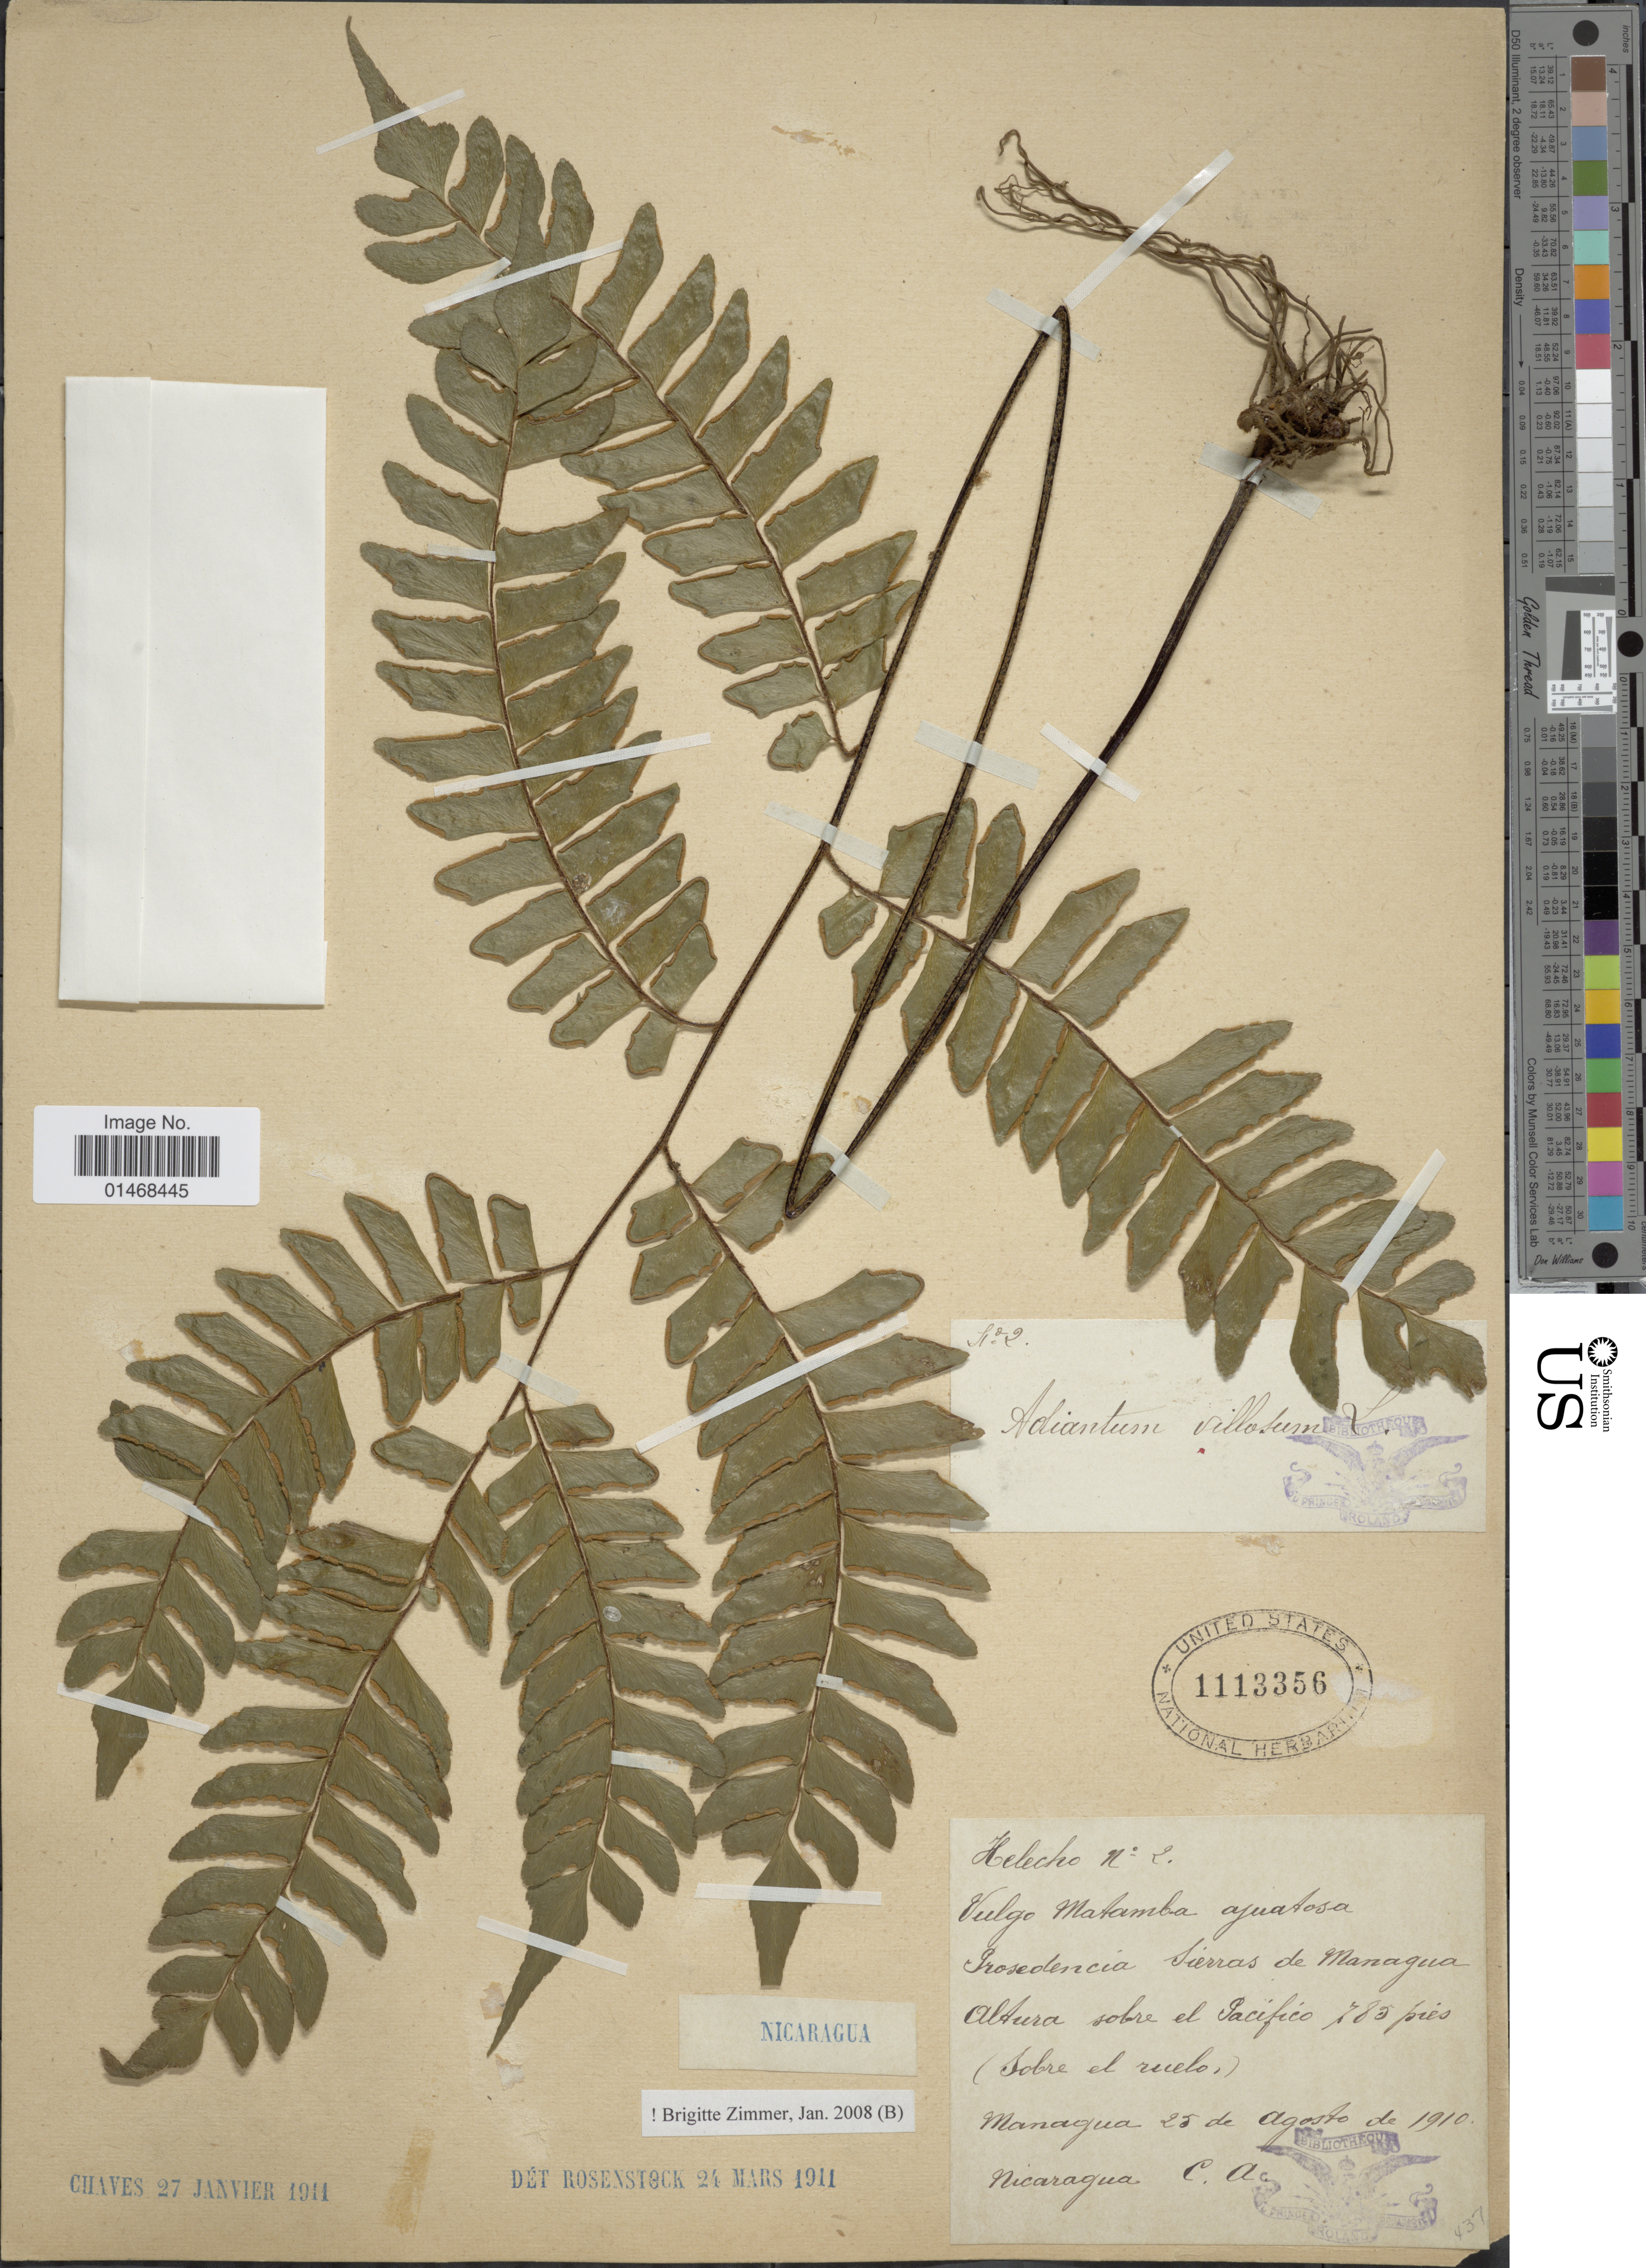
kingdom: Plantae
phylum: Tracheophyta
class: Polypodiopsida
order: Polypodiales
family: Pteridaceae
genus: Adiantum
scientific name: Adiantum villosum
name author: L.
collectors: Helecho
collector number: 2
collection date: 1910-08-25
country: Nicaragua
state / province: Managua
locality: Prosedencia Sierras de managua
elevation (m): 239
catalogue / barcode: US 1113356